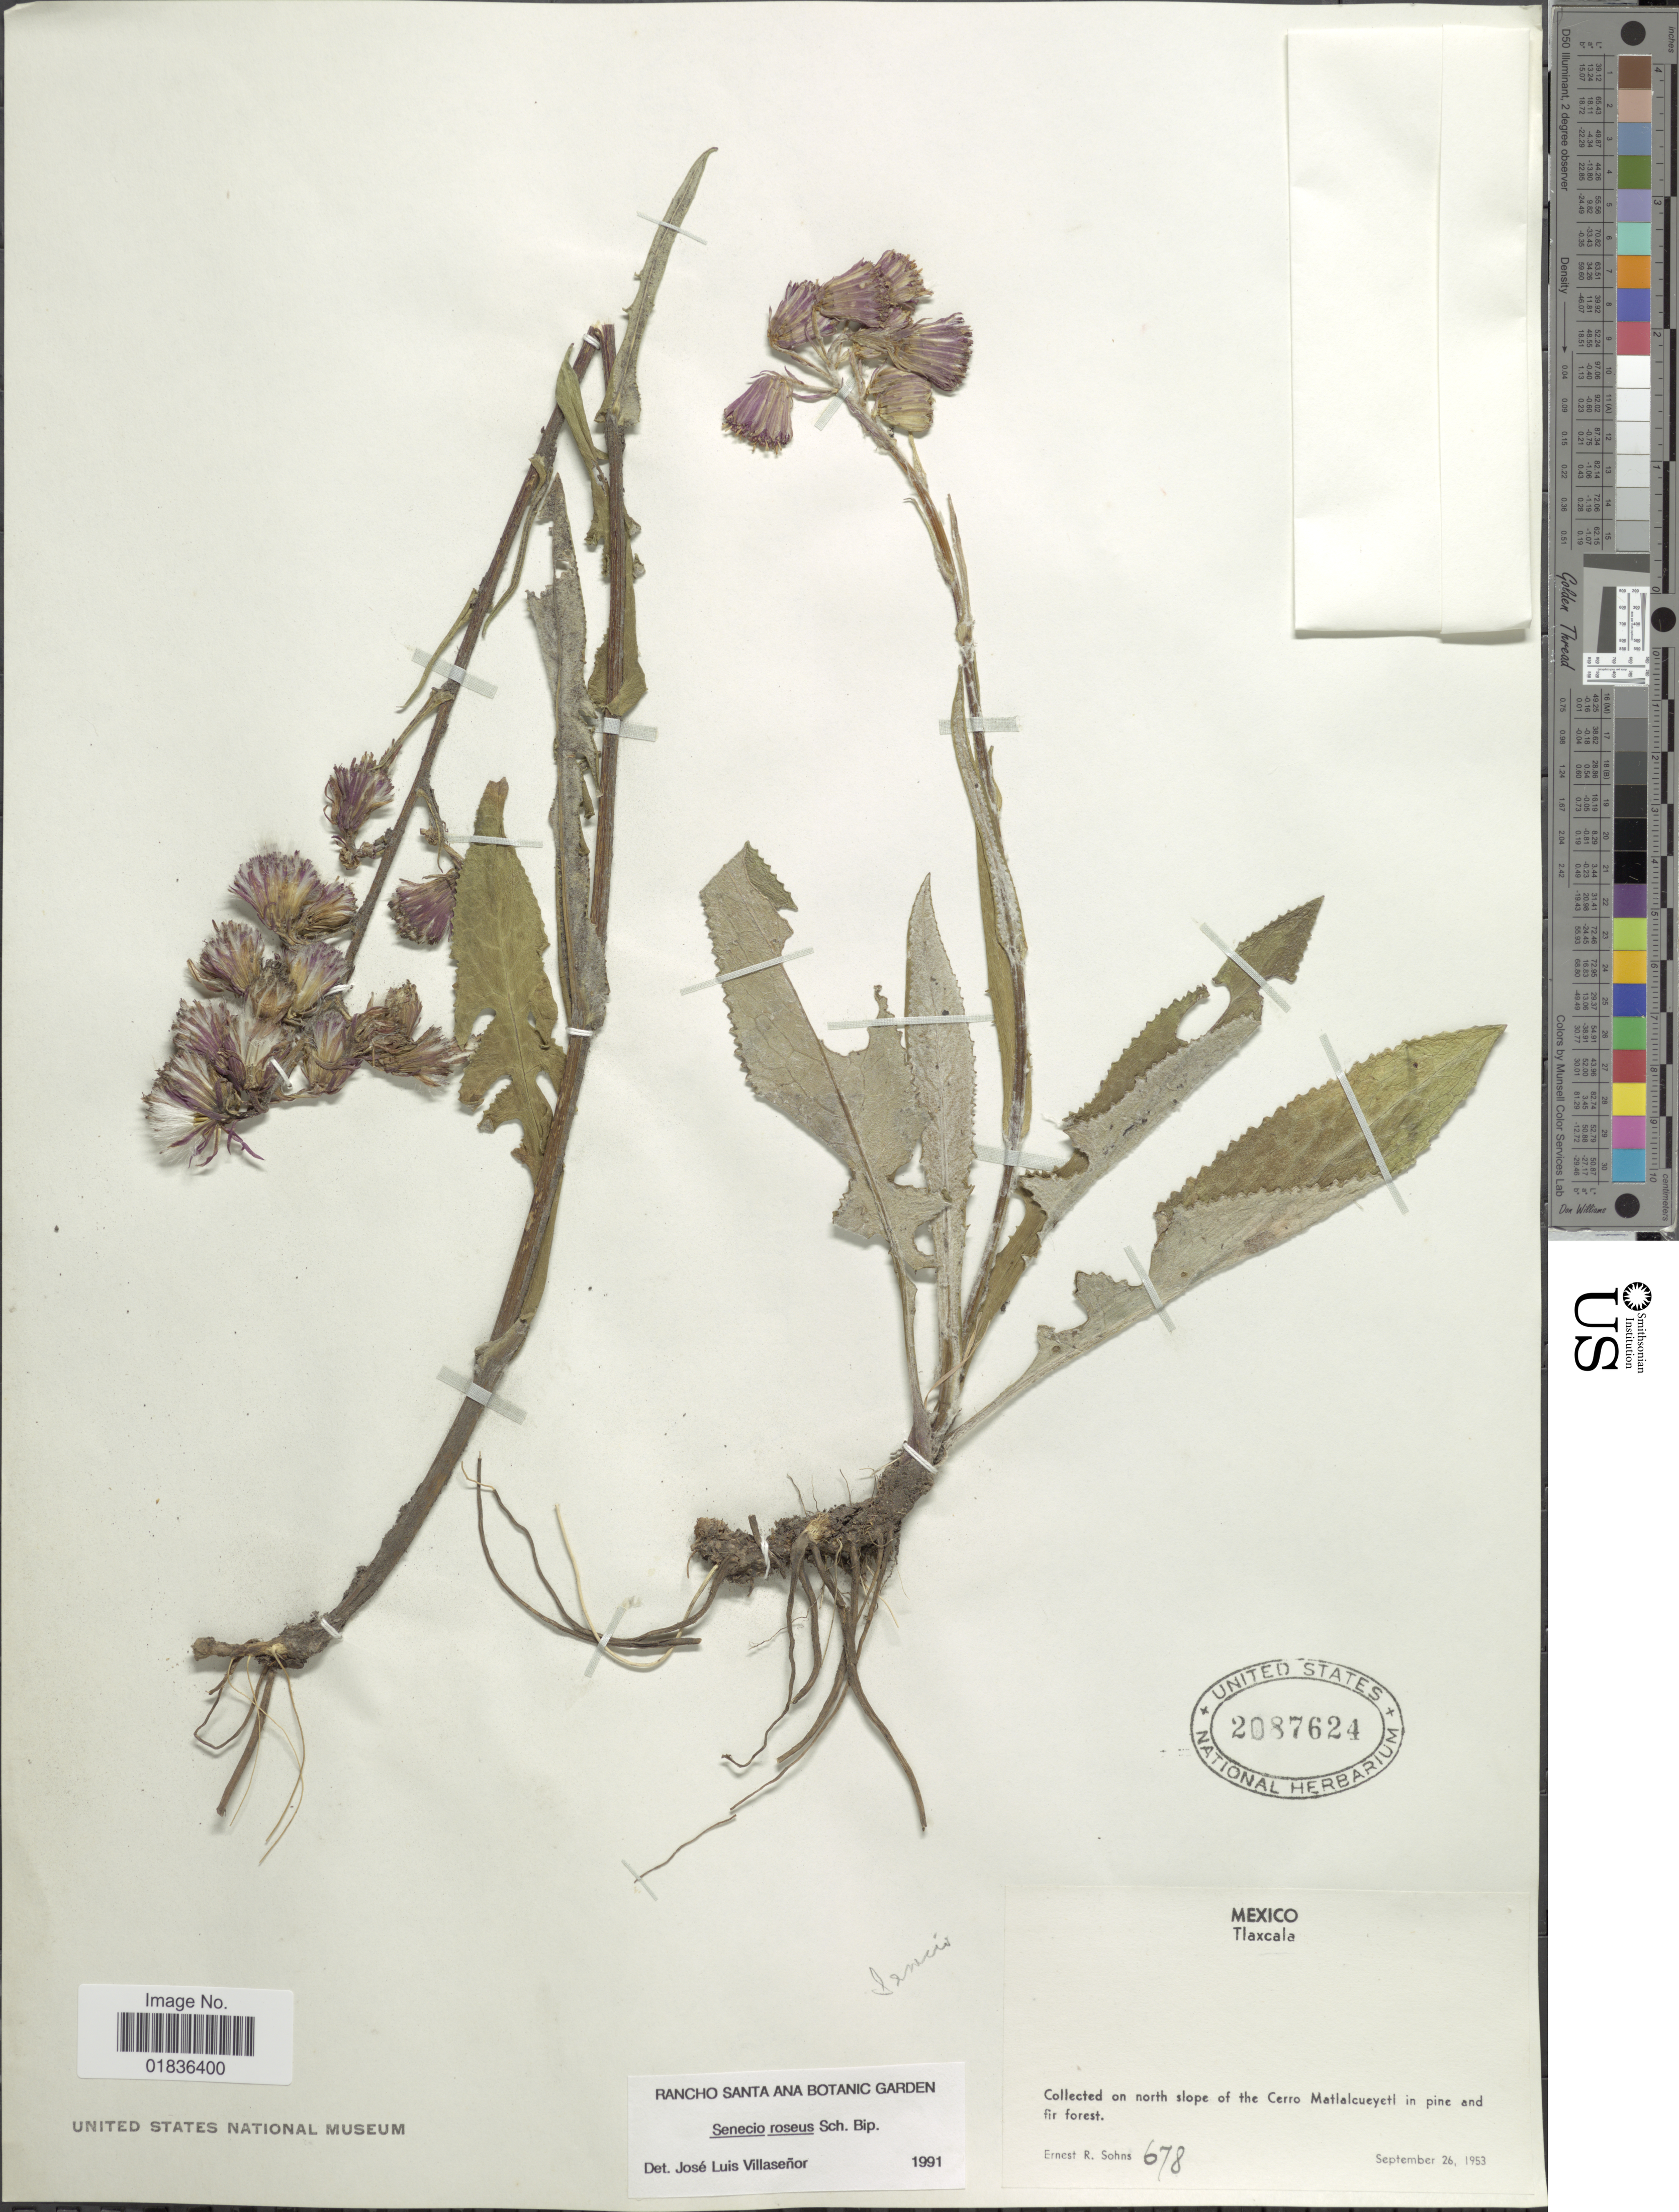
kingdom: Plantae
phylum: Tracheophyta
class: Magnoliopsida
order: Asterales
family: Asteraceae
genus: Senecio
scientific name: Senecio roseus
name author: Sch. Bip.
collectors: E. R. Sohns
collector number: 678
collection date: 1953-09-26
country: Mexico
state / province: Tlaxcala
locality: On north slope of the Cerro Matlacueyetl in pine and fir forest.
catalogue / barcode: US 2087624